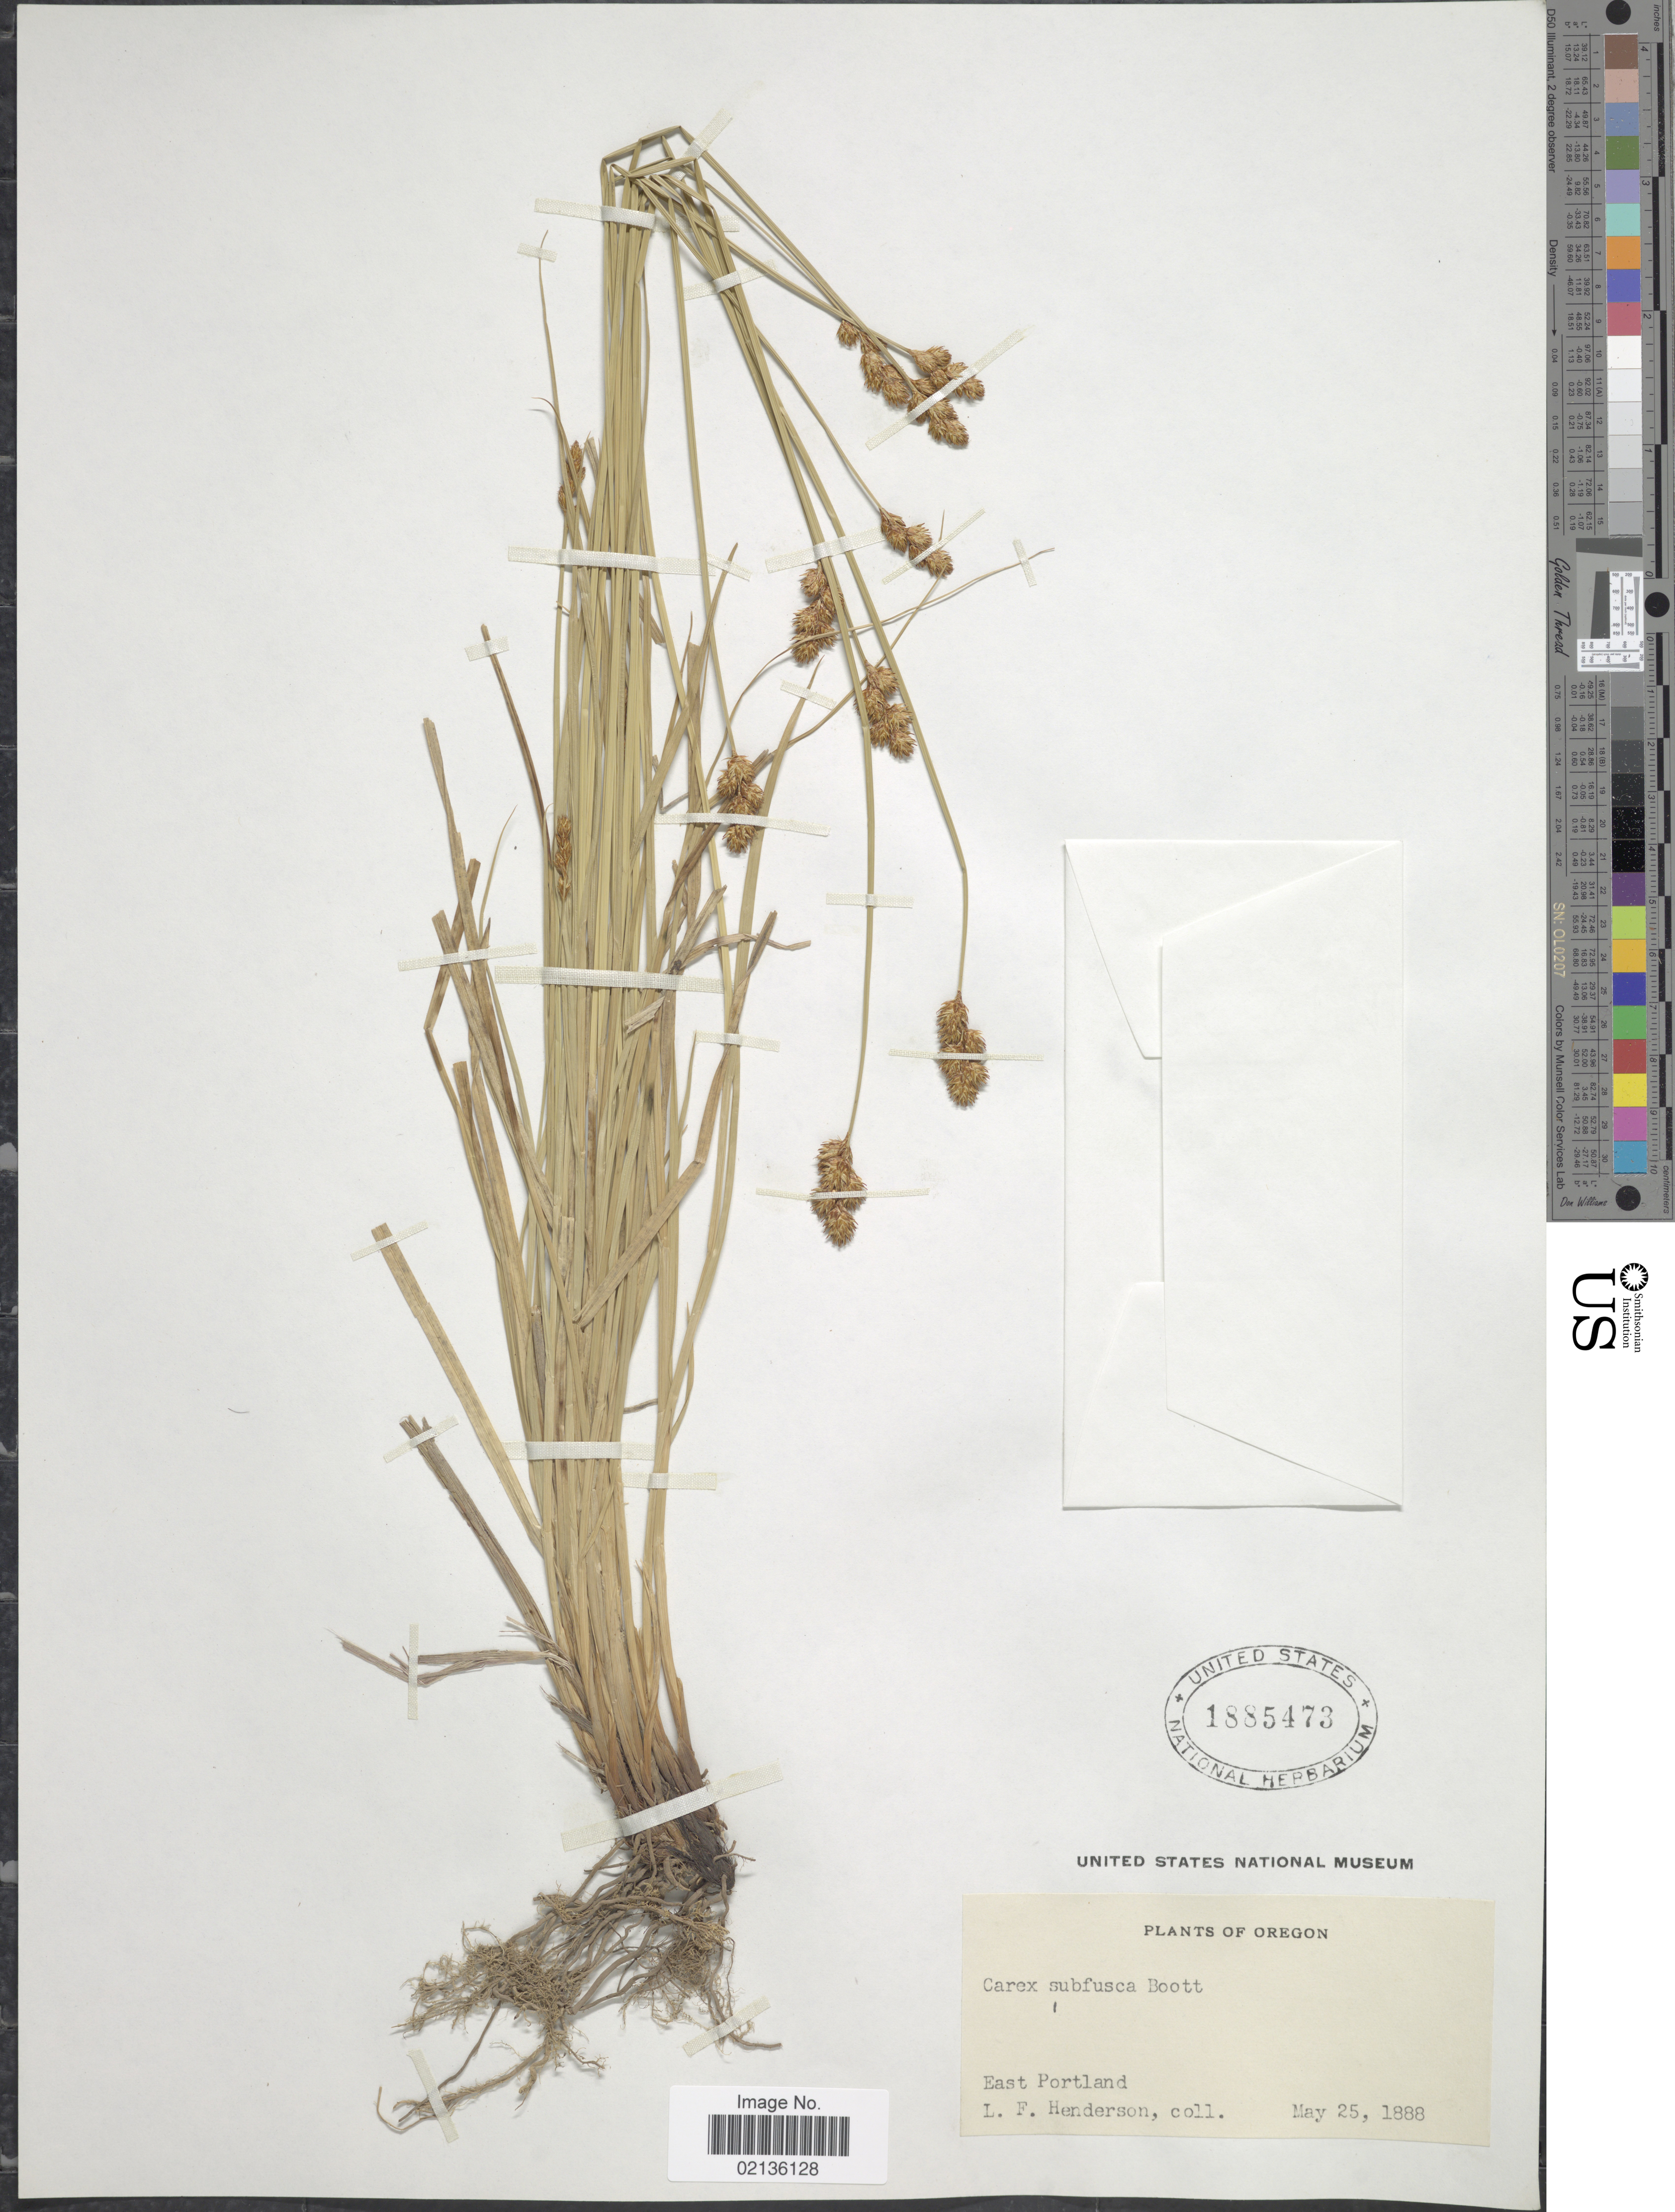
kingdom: Plantae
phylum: Tracheophyta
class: Liliopsida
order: Poales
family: Cyperaceae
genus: Carex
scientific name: Carex subfusca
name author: W. Boott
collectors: L. Henderson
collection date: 1888-05-25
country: United States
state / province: Oregon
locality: East Portland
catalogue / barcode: US 1885473